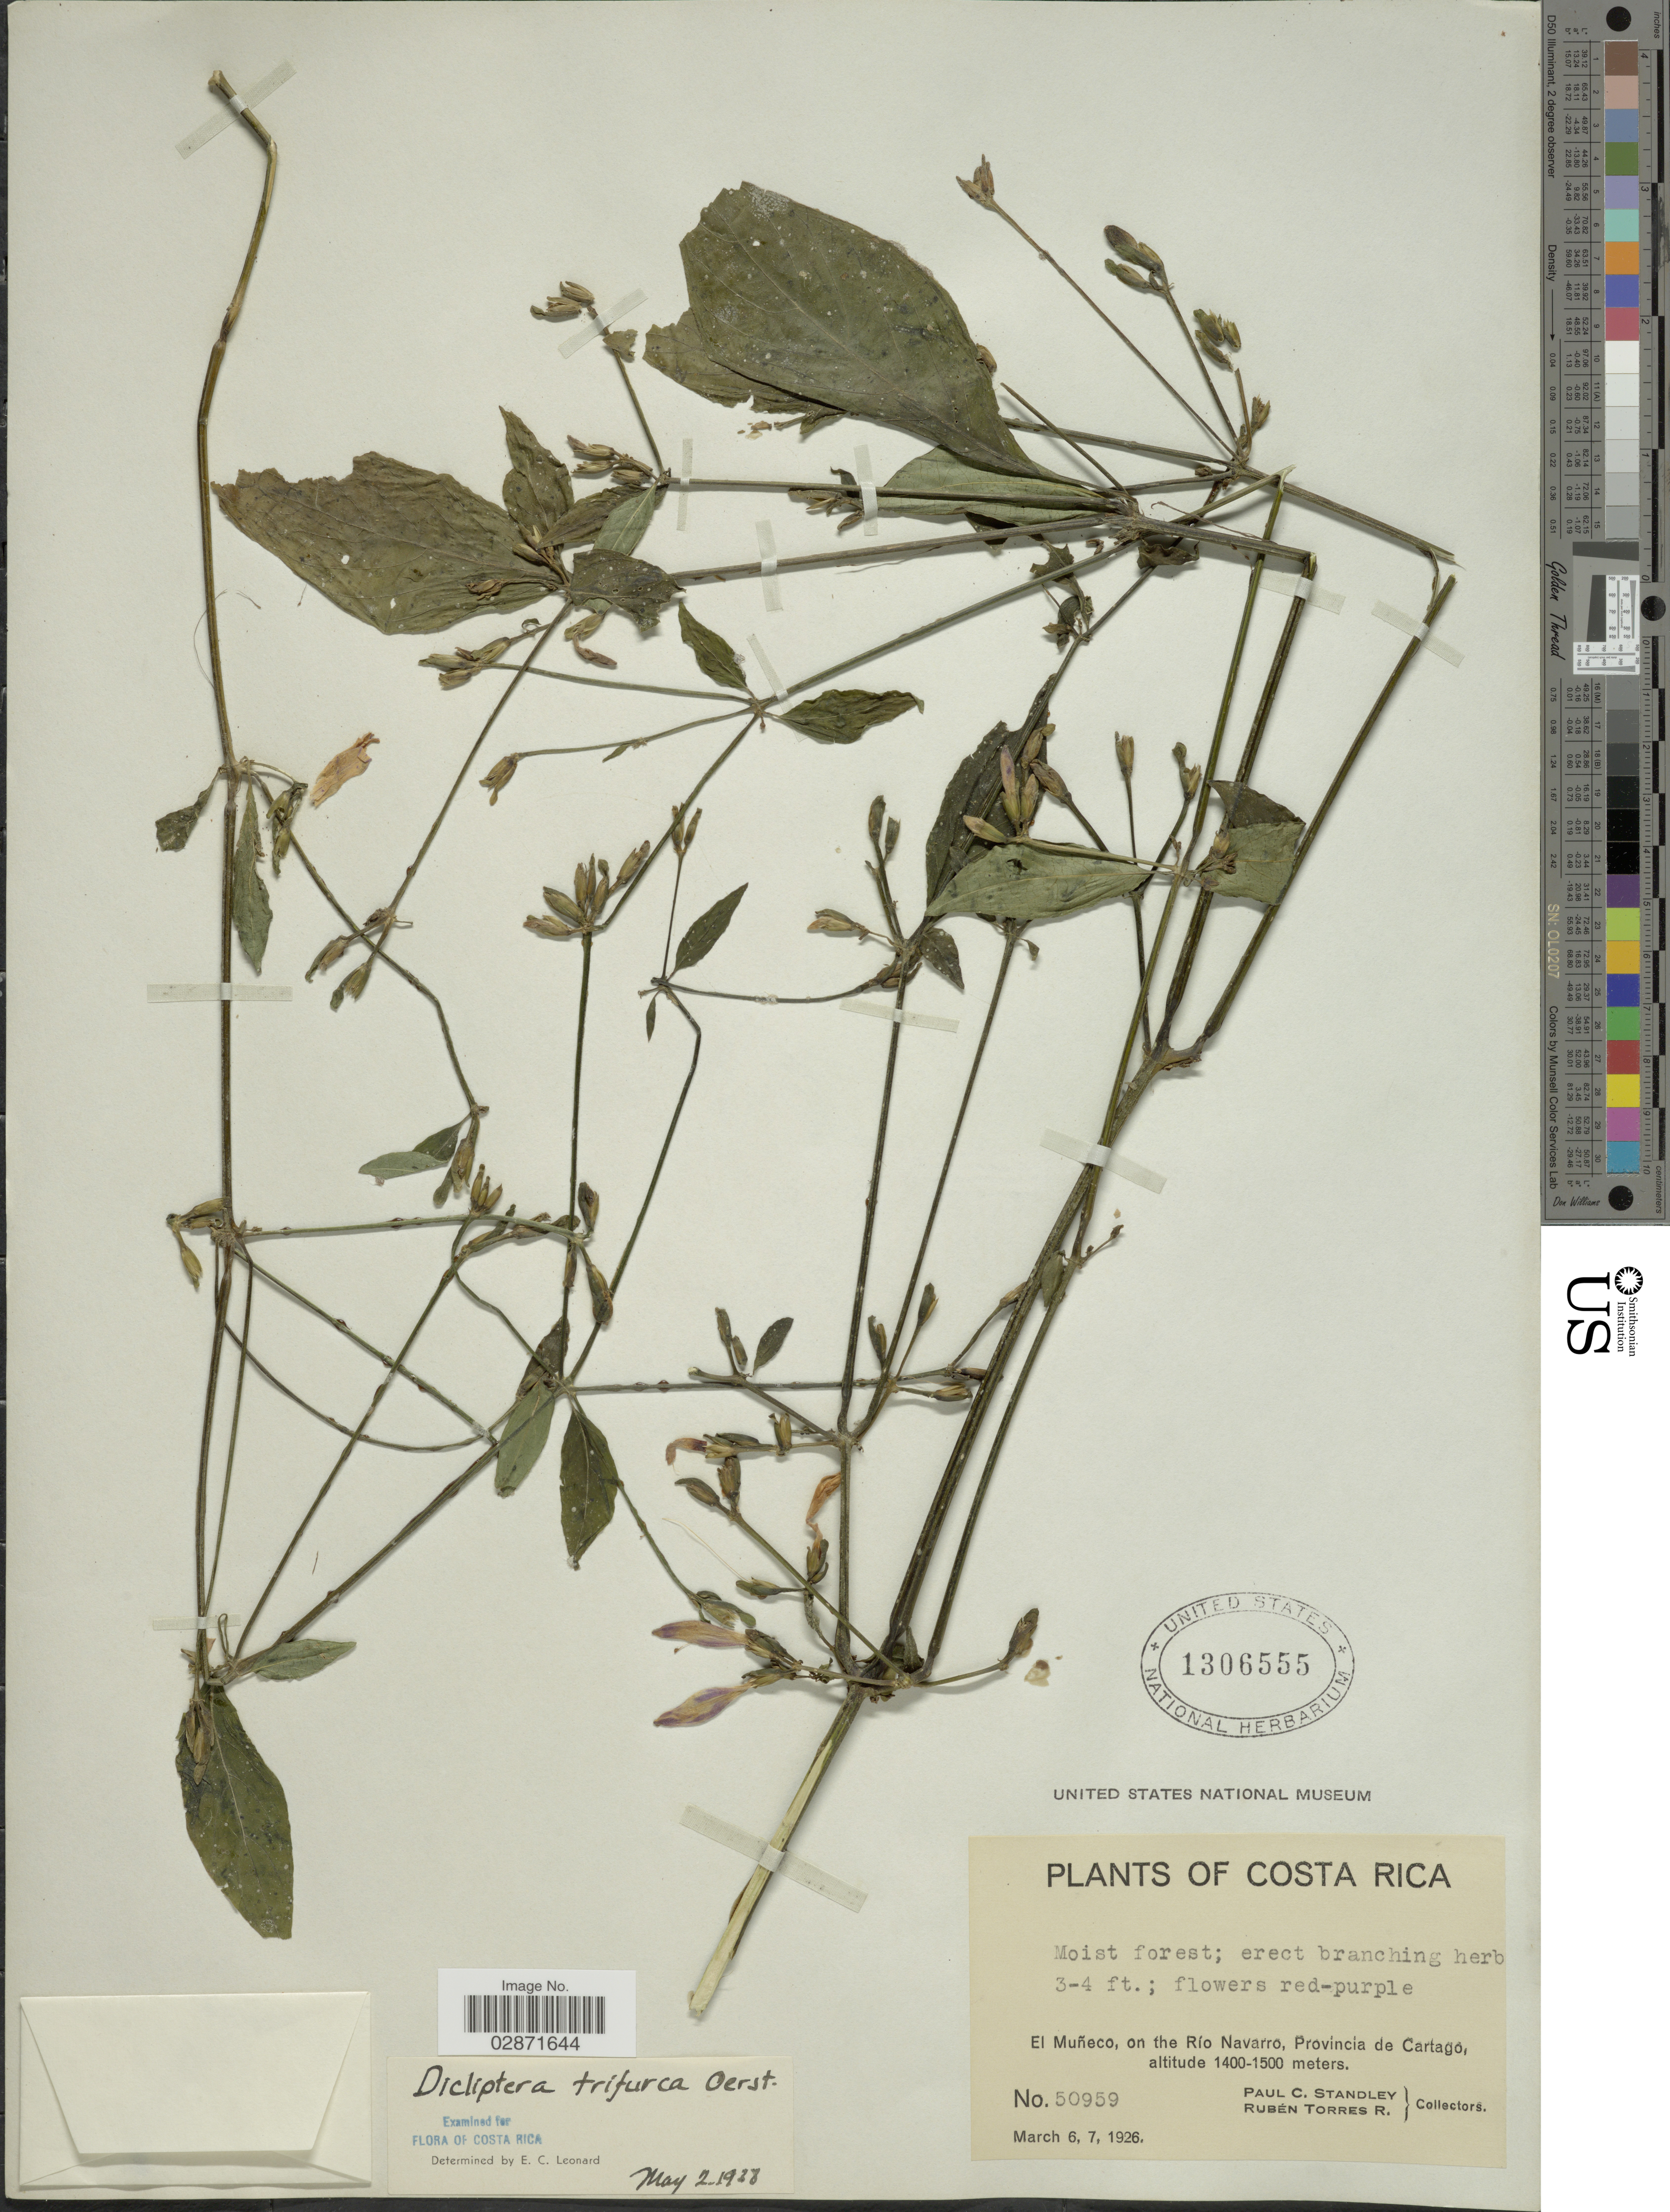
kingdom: Plantae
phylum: Tracheophyta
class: Magnoliopsida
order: Lamiales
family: Acanthaceae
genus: Dicliptera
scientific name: Dicliptera trifurca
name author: Oerst.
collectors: P. C. Standley & R. Torres Rojas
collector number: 50959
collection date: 1926-03-06/1926-03-07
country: Costa Rica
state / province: Cartago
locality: El Muñeco, on the Río Navarro, Provincia de Cartago.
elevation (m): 1400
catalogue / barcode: US 1306555